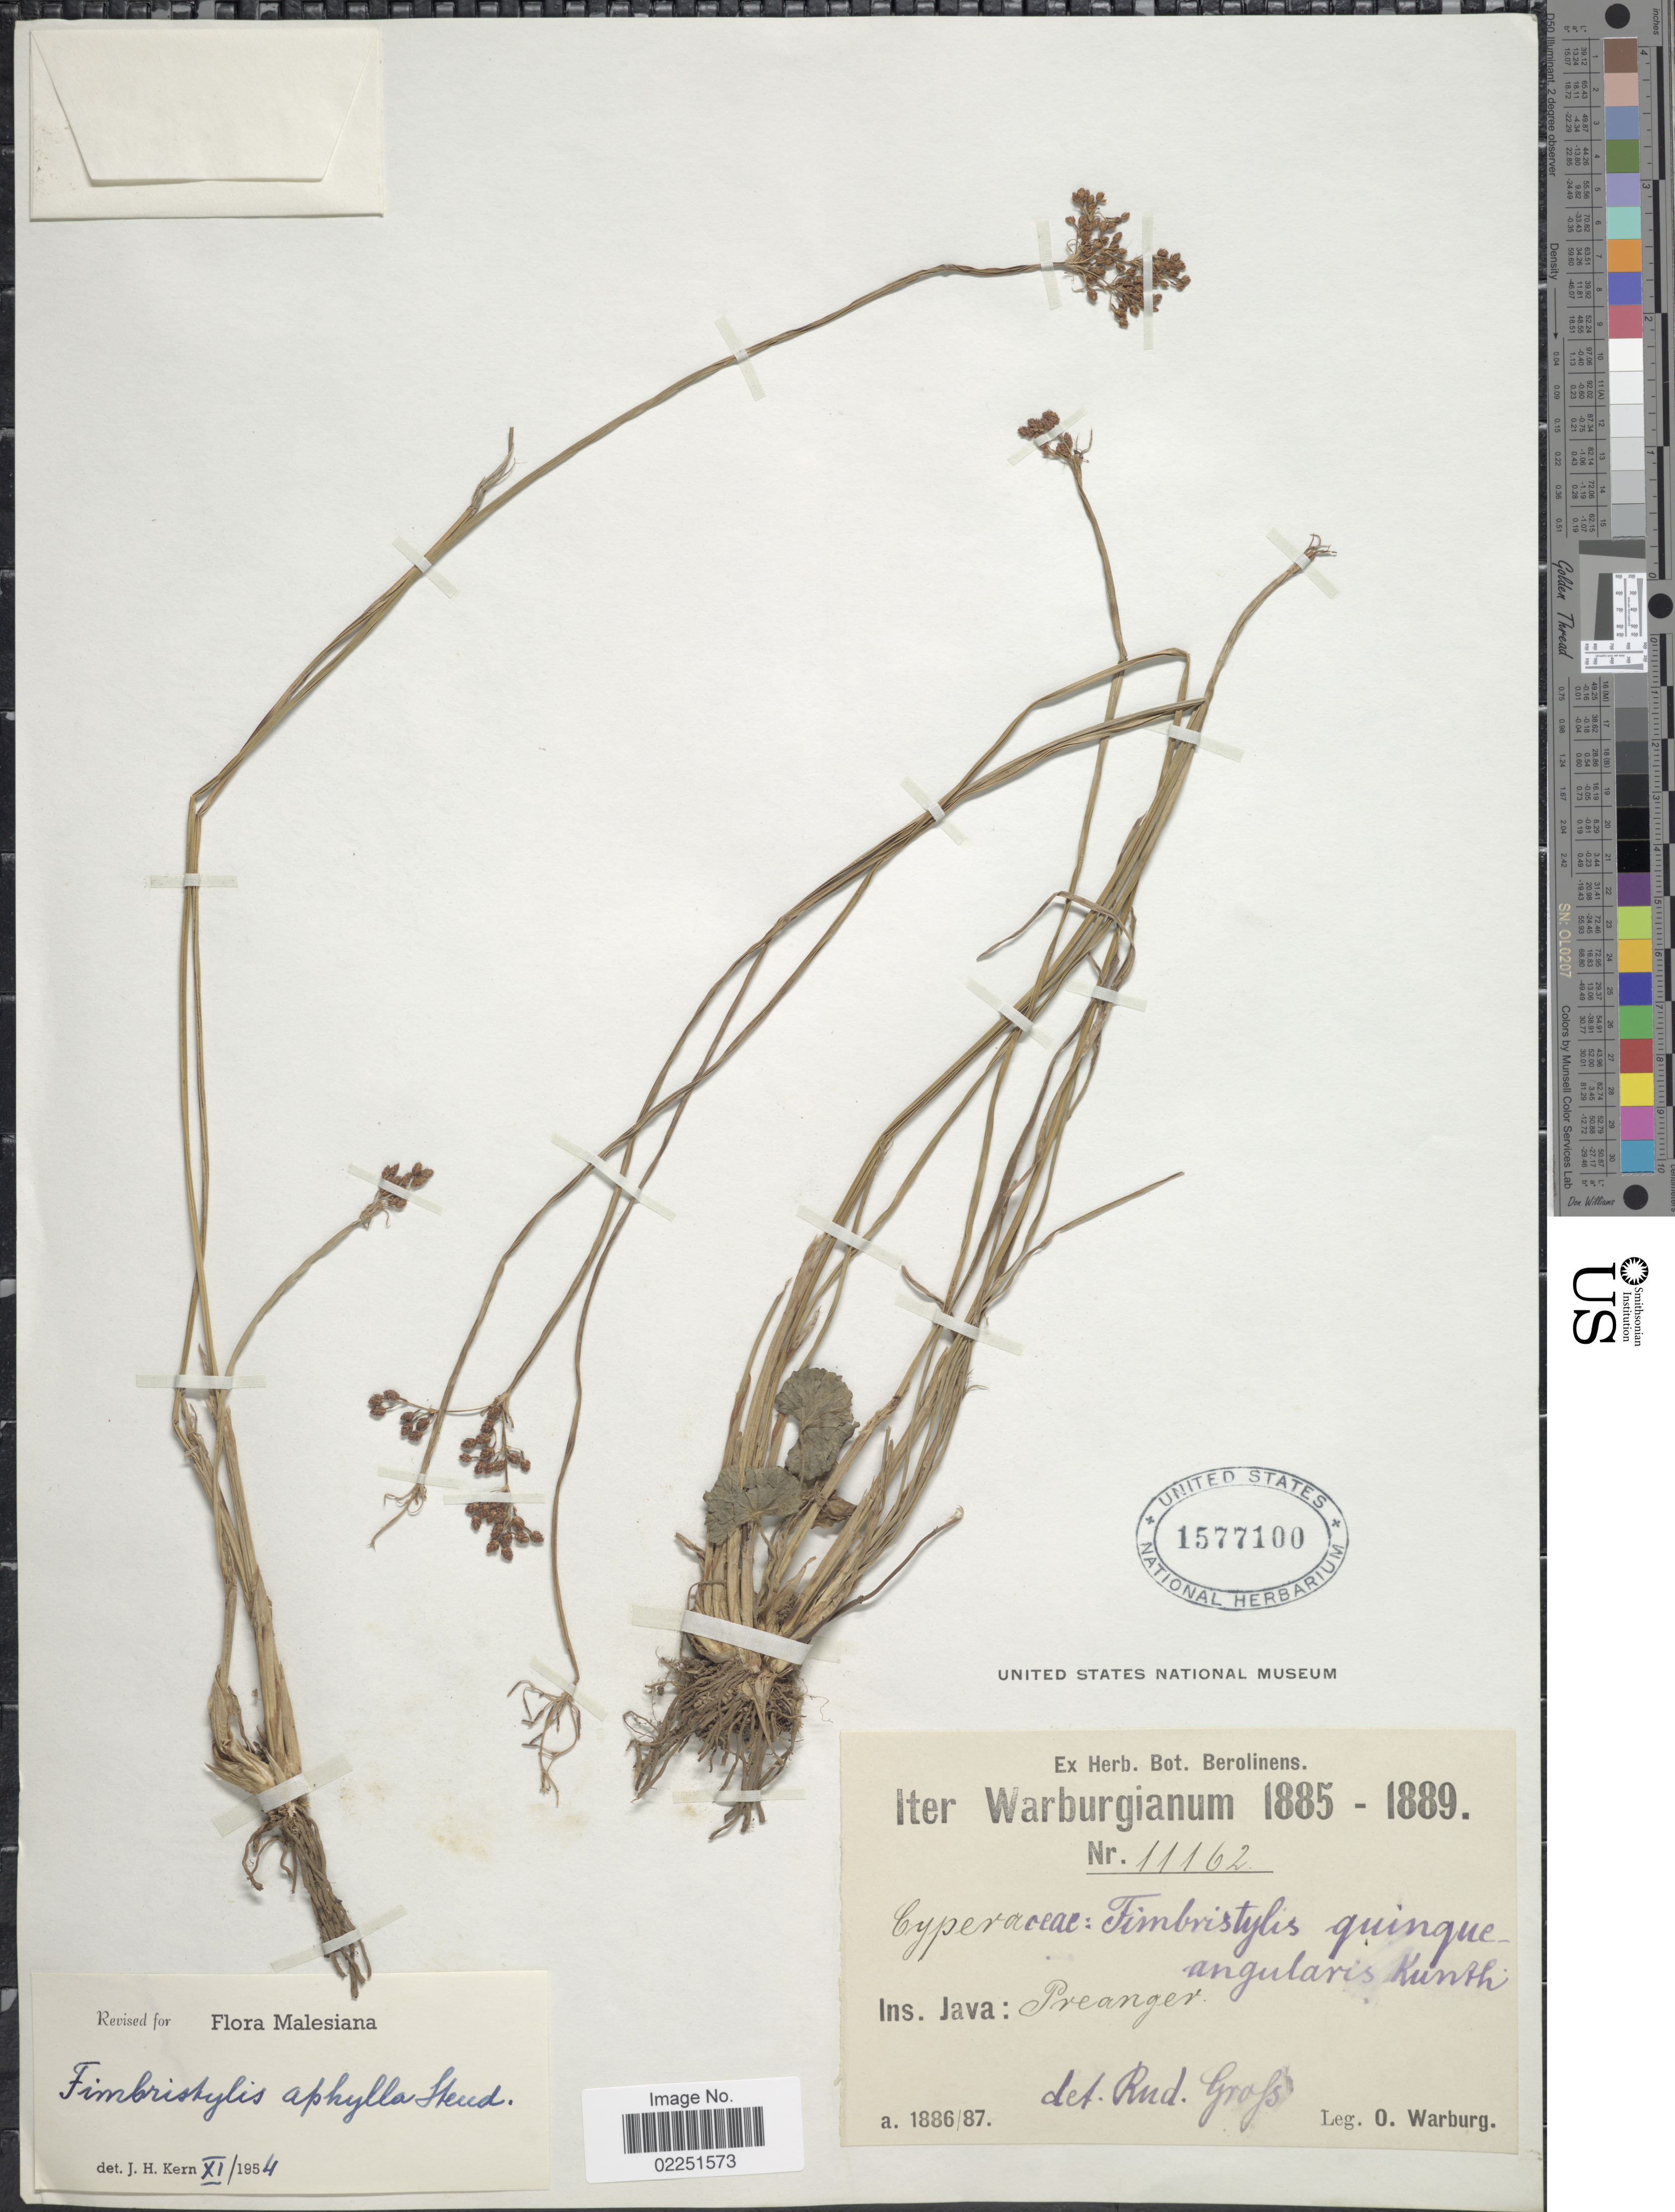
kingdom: Plantae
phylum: Tracheophyta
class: Liliopsida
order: Poales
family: Cyperaceae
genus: Fimbristylis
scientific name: Fimbristylis aphylla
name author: Steud.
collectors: O. Warburg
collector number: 11162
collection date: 1885/1889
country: Indonesia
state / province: Java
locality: Ins. Java: Preanger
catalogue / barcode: US 1577100